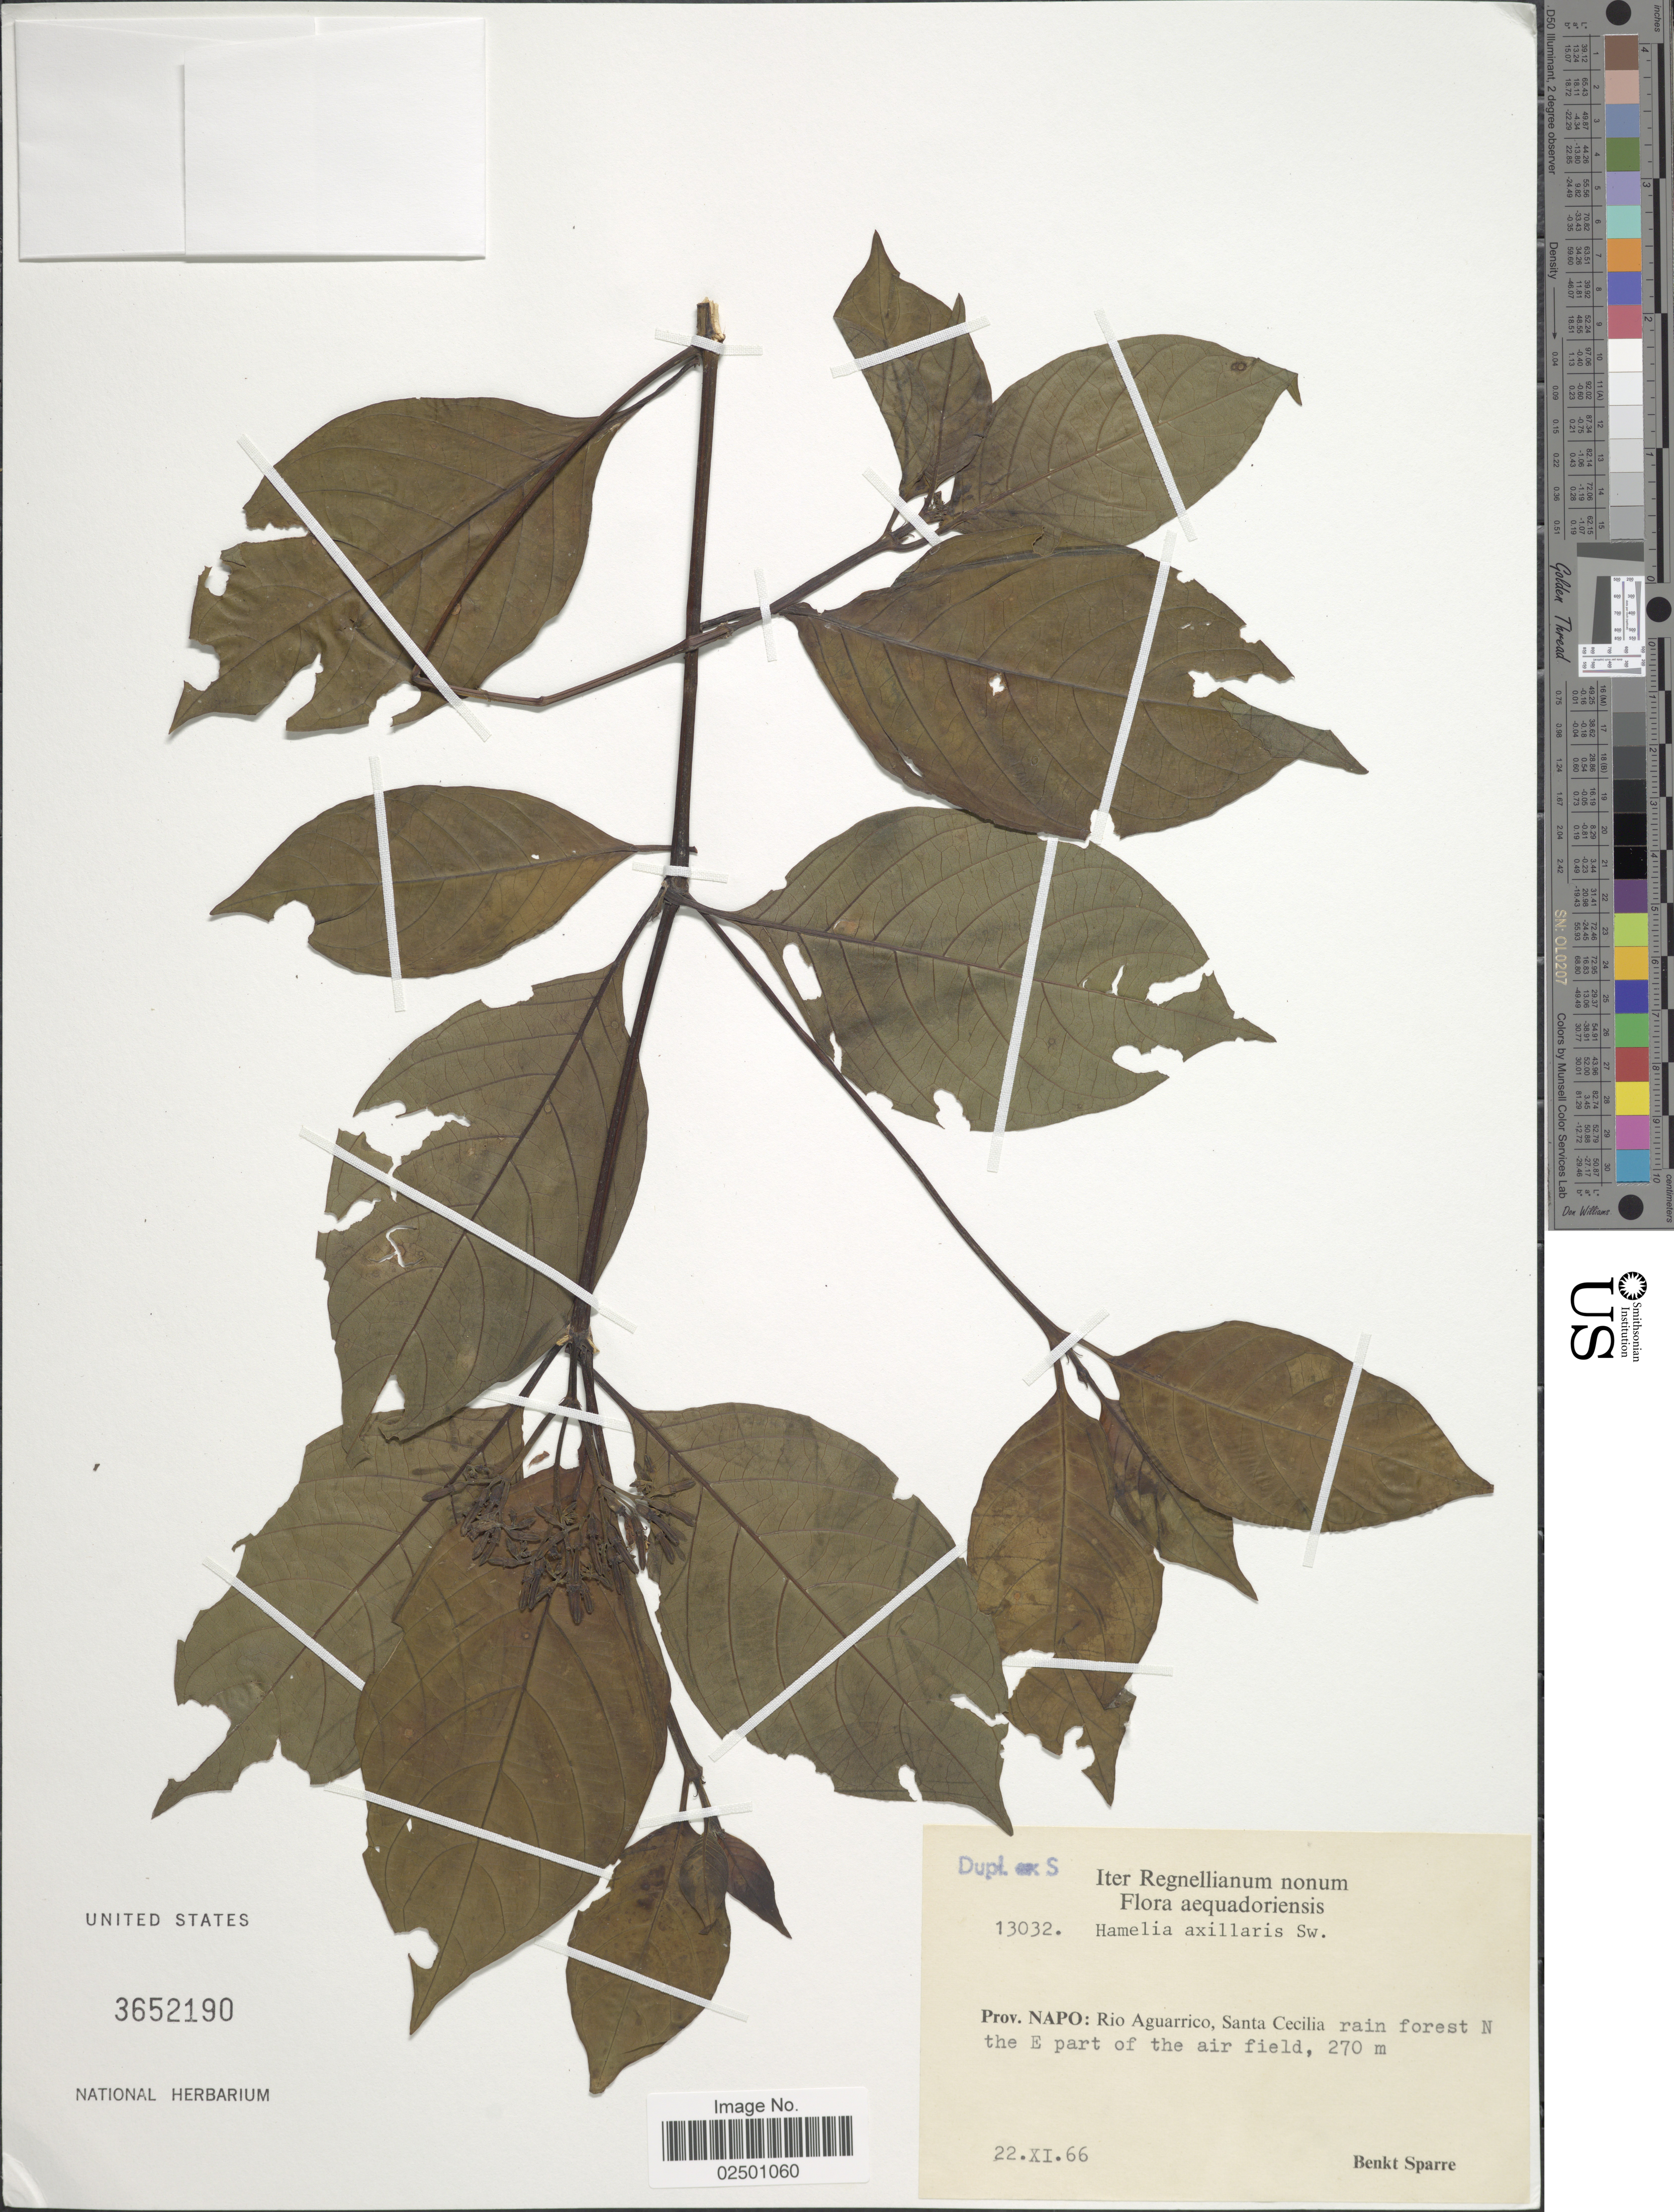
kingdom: Plantae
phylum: Tracheophyta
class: Magnoliopsida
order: Gentianales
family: Rubiaceae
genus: Hamelia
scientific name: Hamelia axillaris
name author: Sw.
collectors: B. Sparre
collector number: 13032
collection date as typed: Transcribed d/m/y: 22/11/66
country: Ecuador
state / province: Napo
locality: Rio Aguarrico, Santa Cecilia rain forest n. the E part of the air field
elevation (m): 270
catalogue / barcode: US 3652190